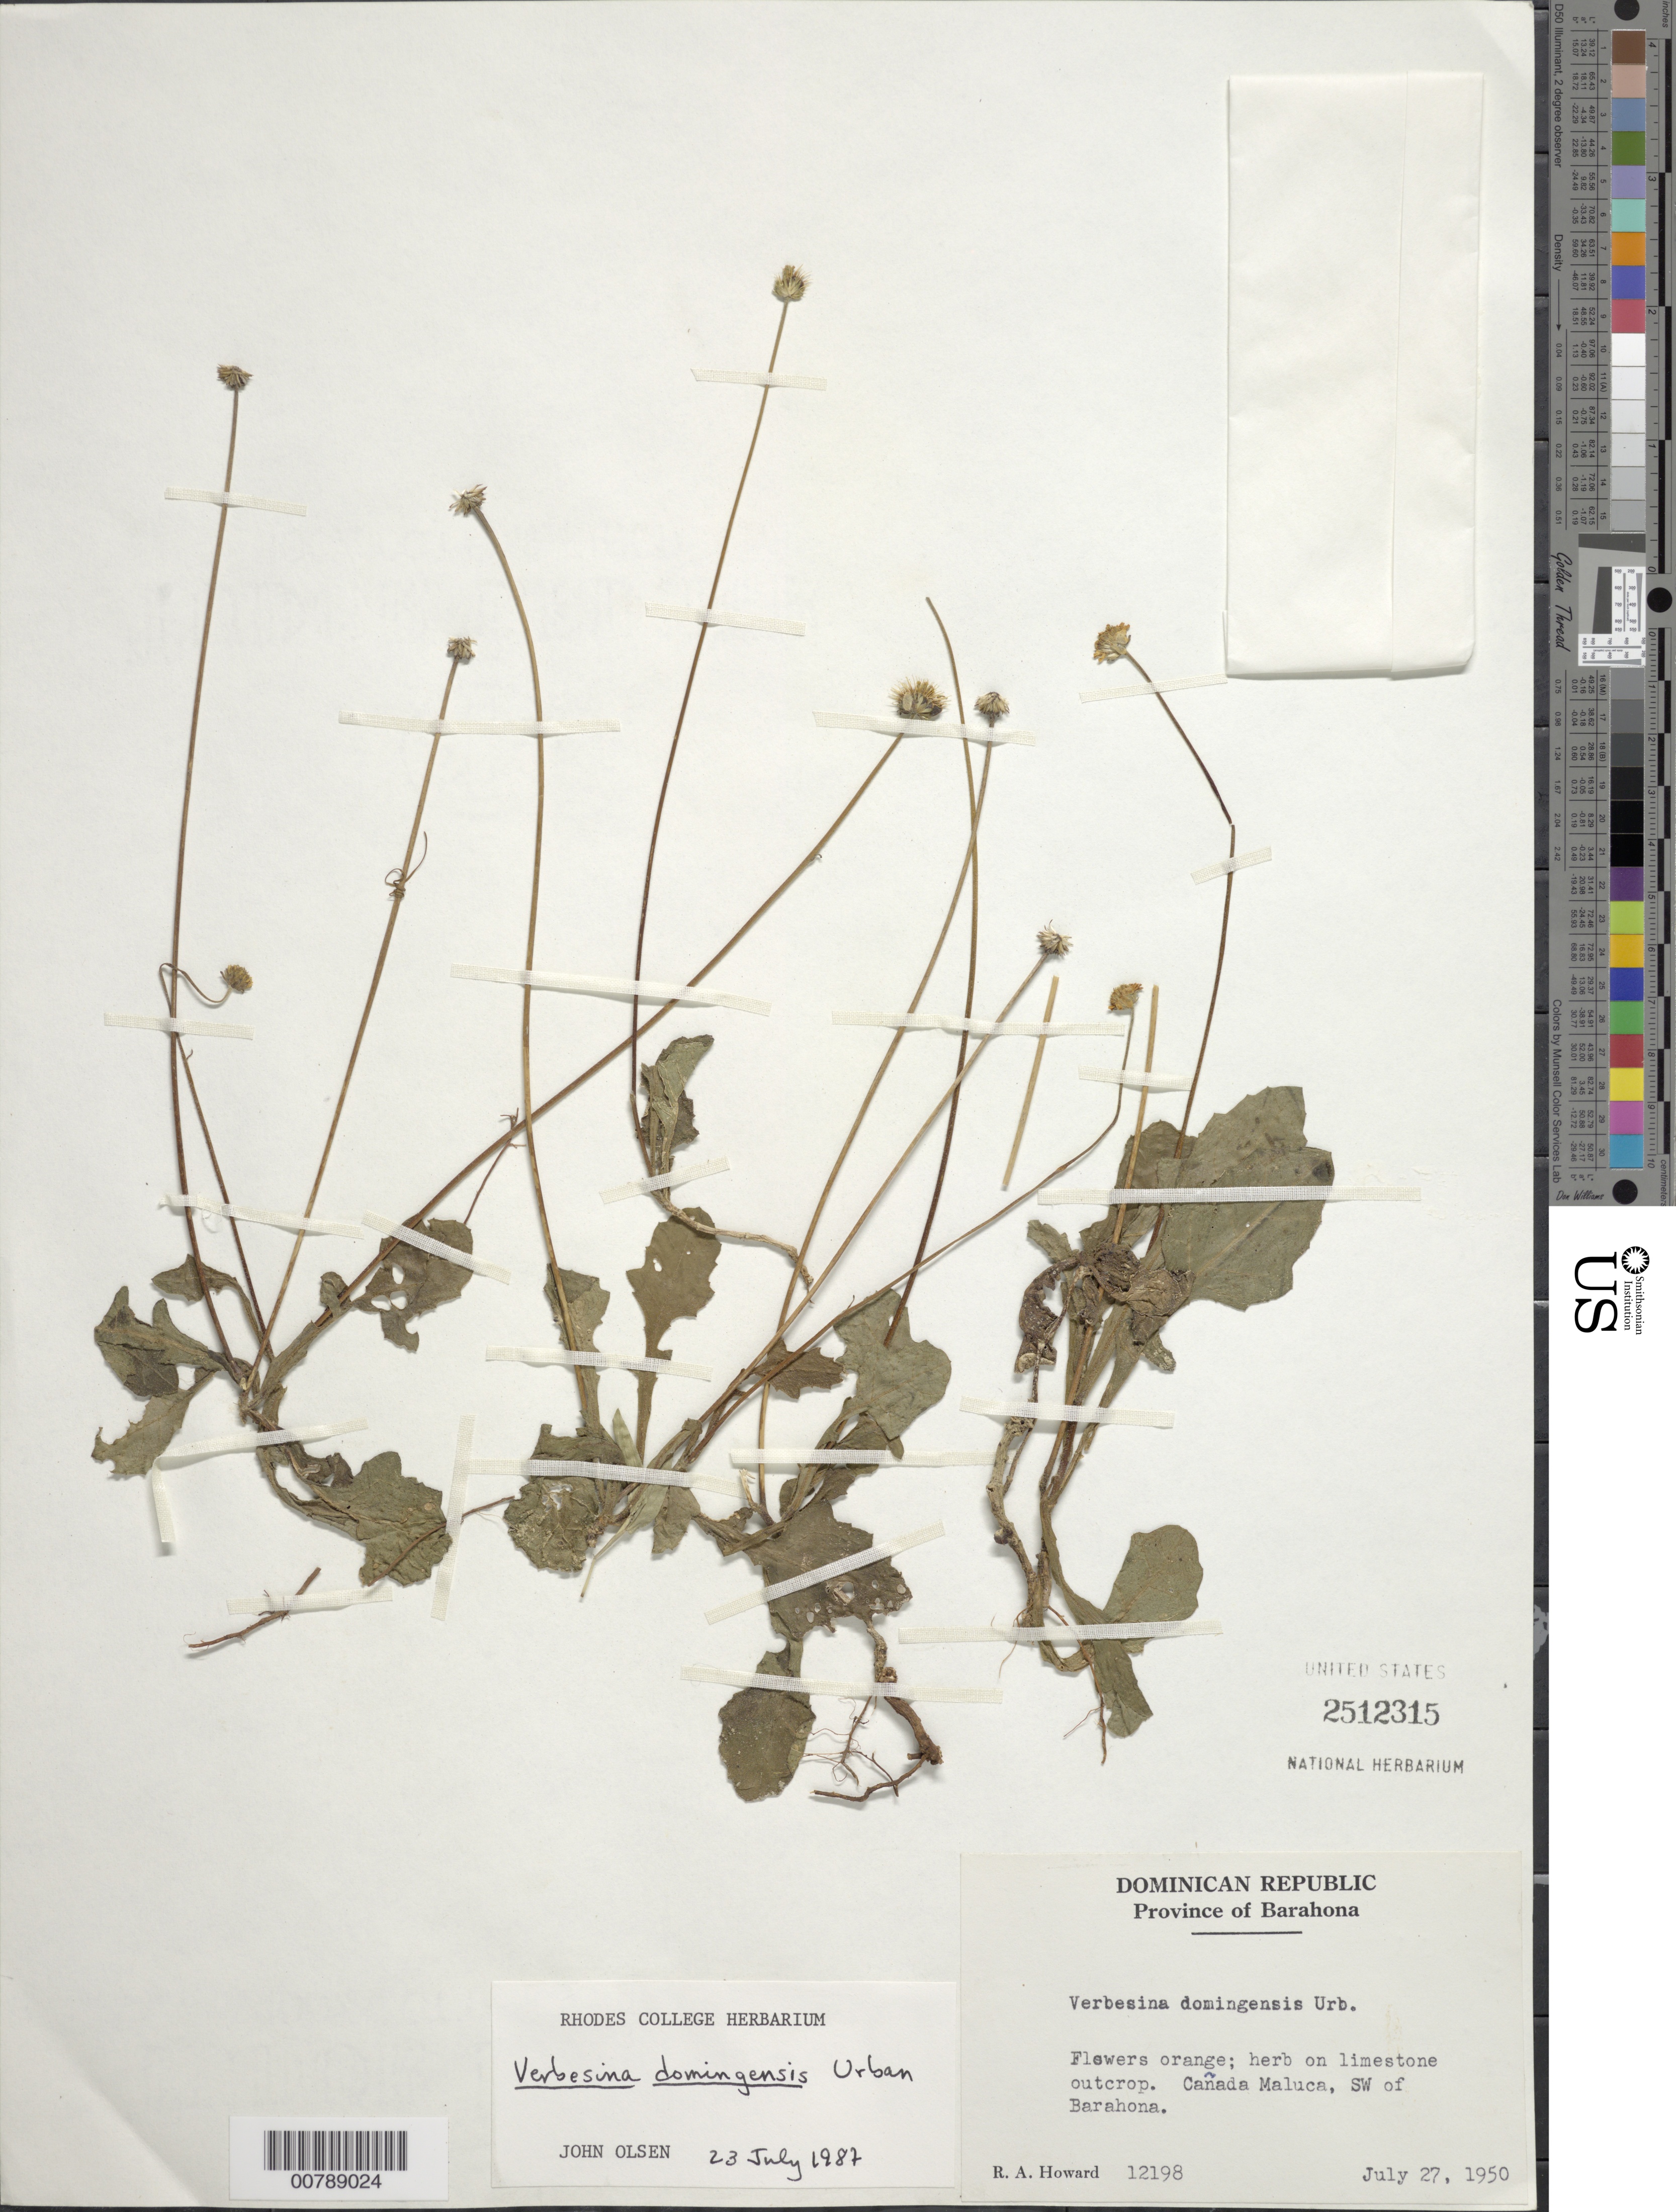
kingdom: Plantae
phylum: Tracheophyta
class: Magnoliopsida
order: Asterales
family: Asteraceae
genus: Verbesina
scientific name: Verbesina domingensis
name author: Urb.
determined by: Olsen, J.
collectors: R. A. Howard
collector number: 12198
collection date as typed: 27 Jul 1950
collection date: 1950-07-27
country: Dominican Republic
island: Hispaniola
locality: Province of Barahona. Cañada Maluca, SW of Barahona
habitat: On limestone outcrop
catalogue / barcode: US 2512315